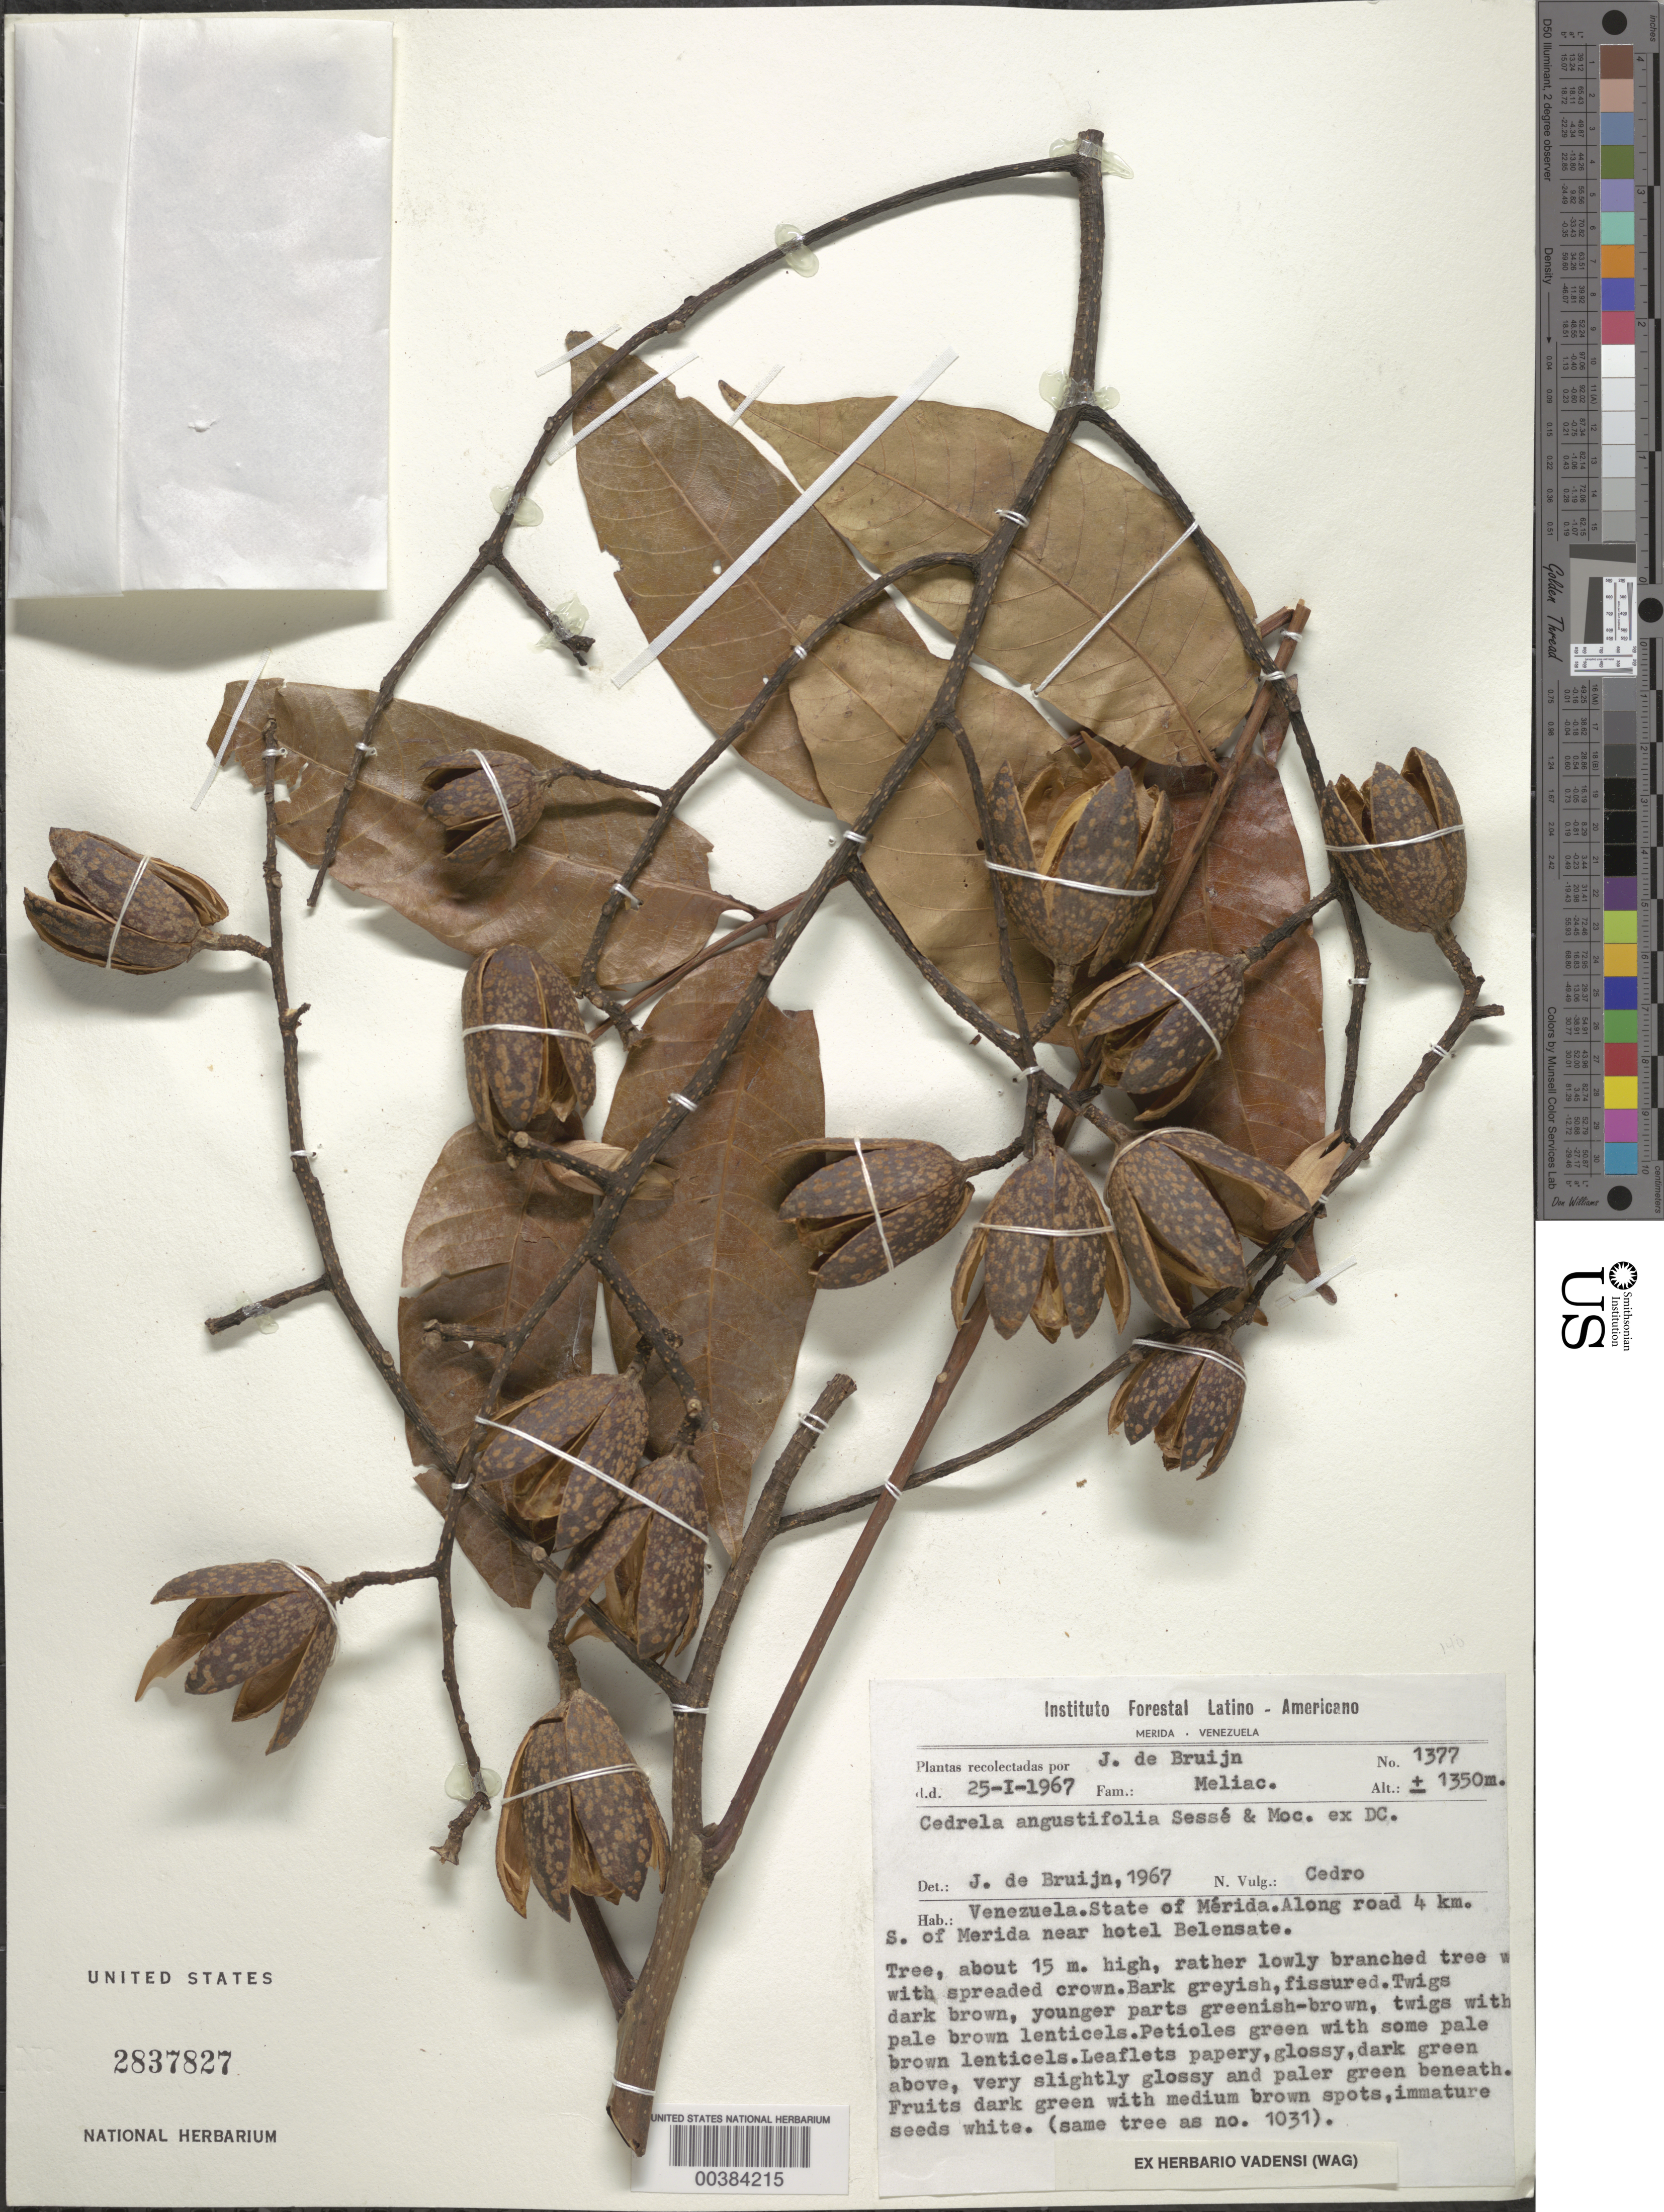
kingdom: Plantae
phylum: Tracheophyta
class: Magnoliopsida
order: Sapindales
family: Meliaceae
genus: Cedrela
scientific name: Cedrela odorata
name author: L.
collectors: J. Bruijn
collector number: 1377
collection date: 1967-01-25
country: Venezuela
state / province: Mérida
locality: Along road 4 km. S. of Merida near hotel Belensate.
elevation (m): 1350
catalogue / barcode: US 2837827